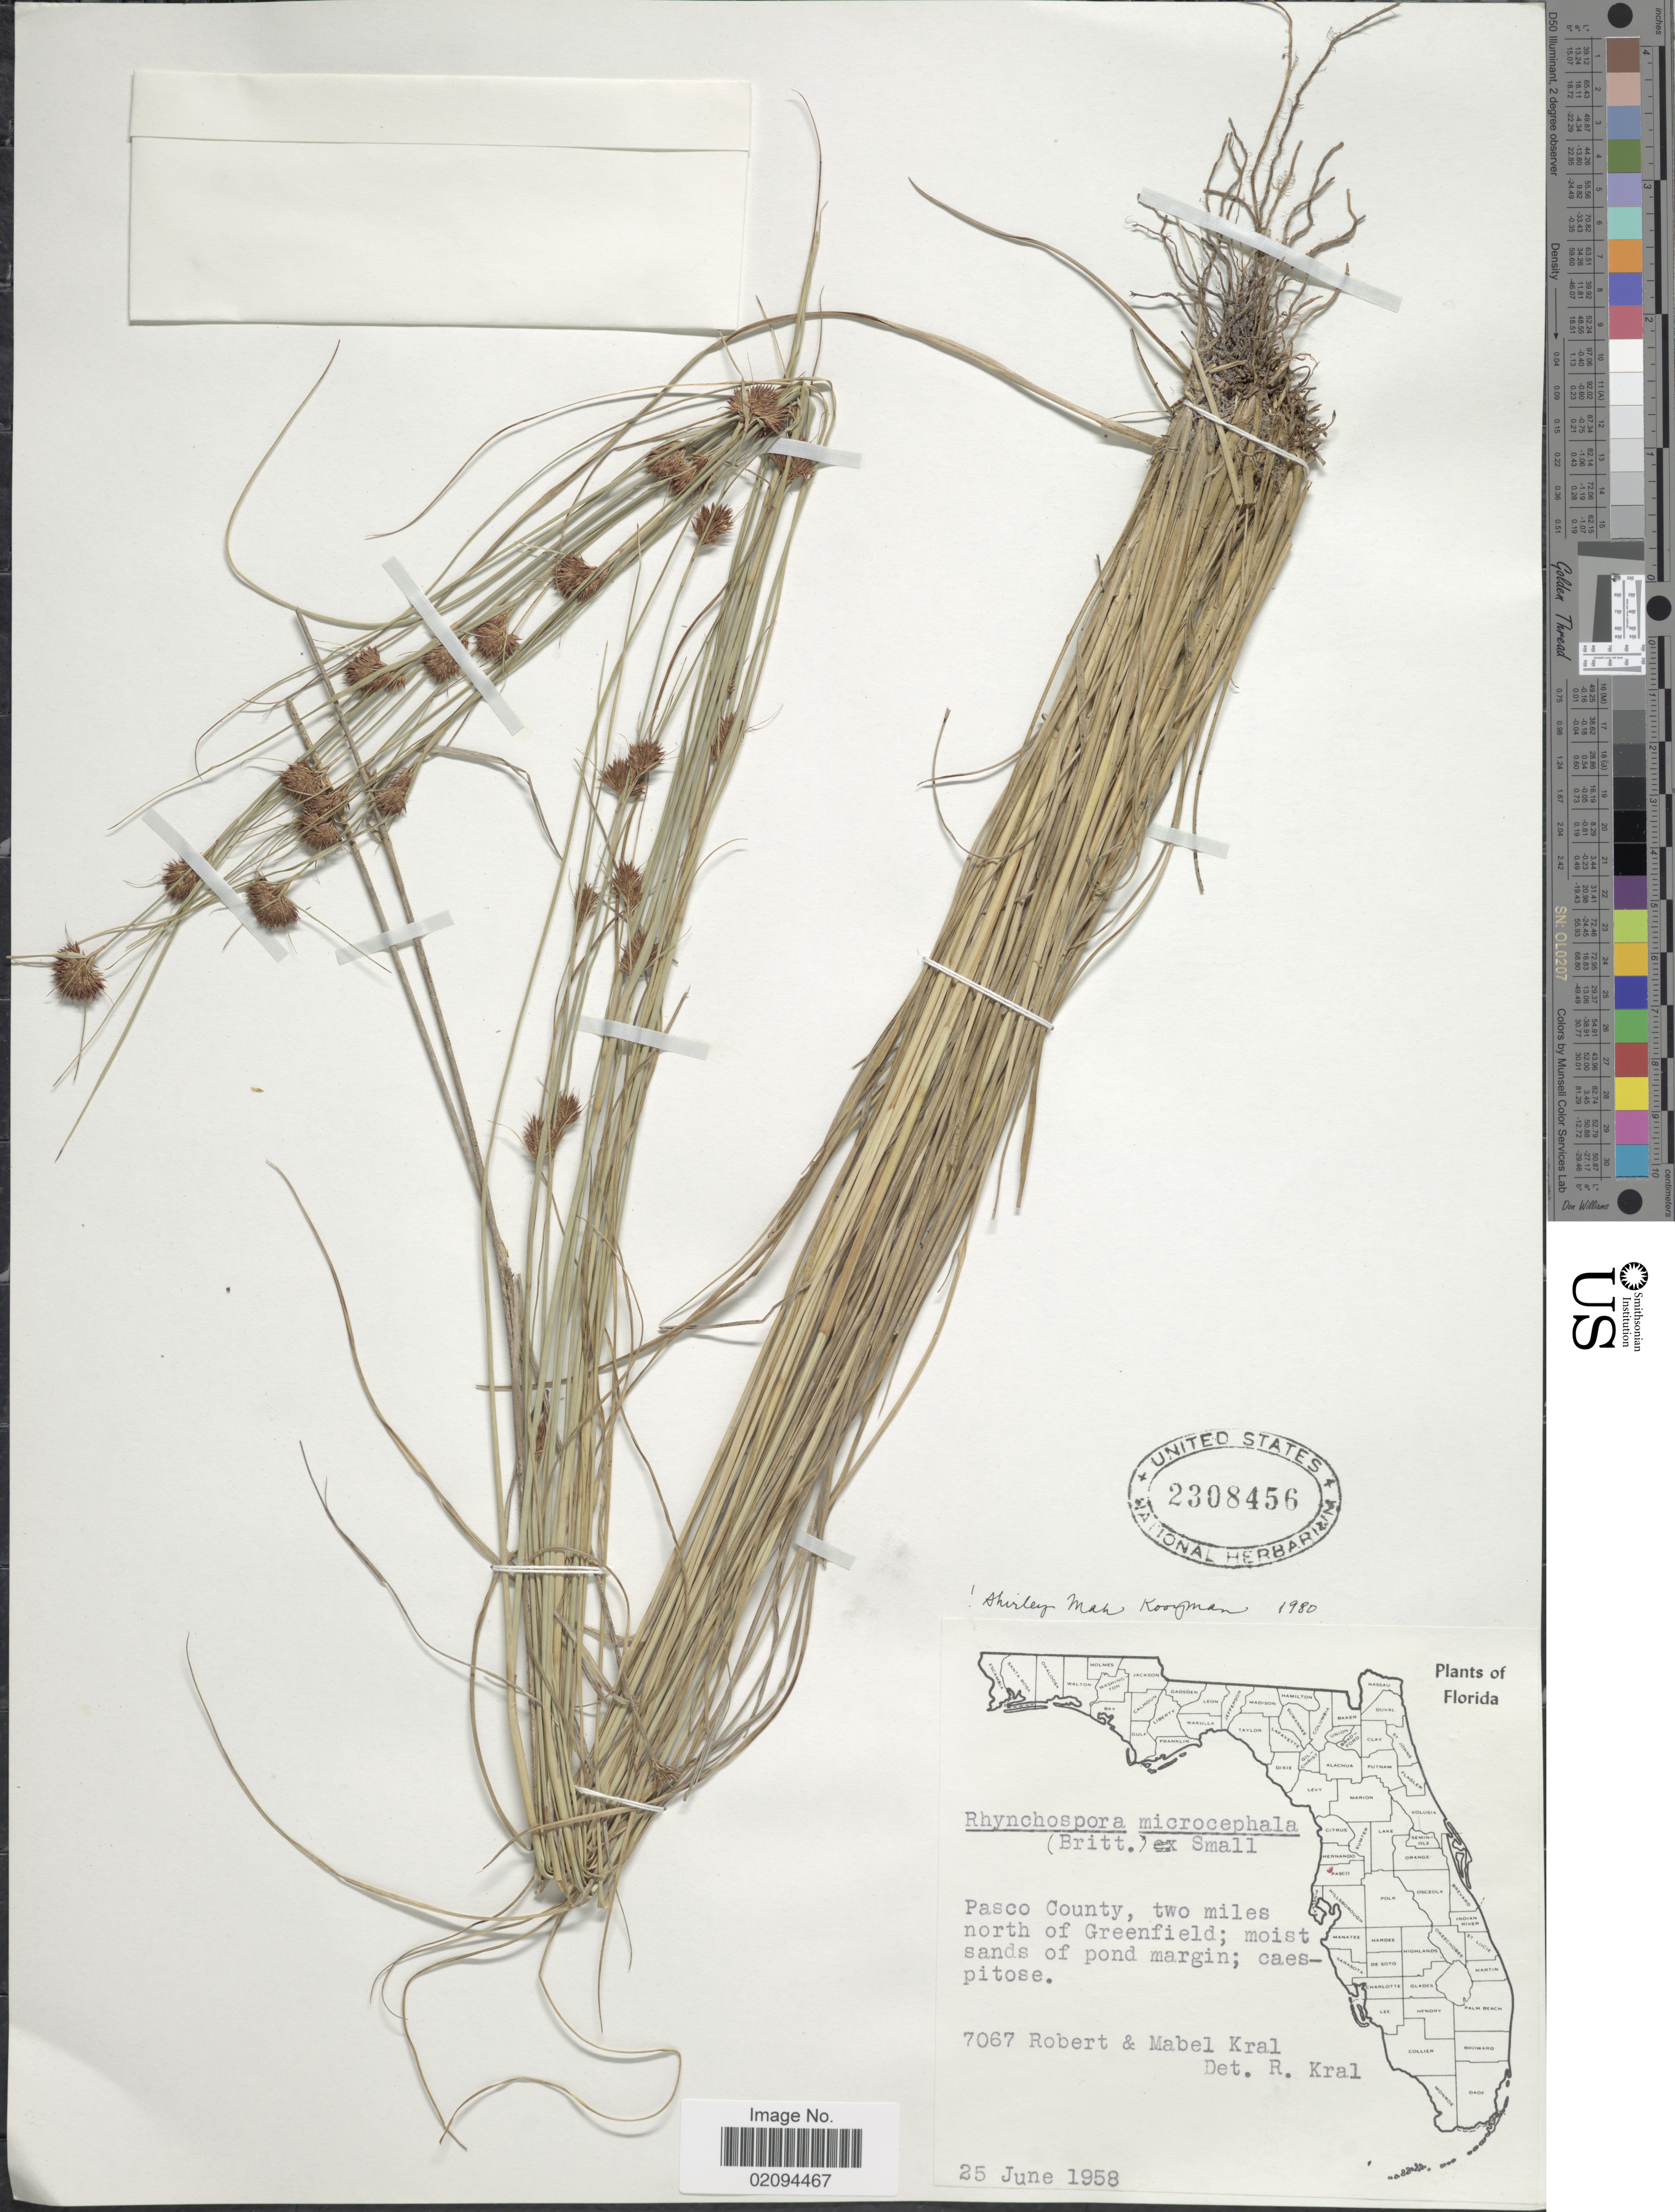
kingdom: Plantae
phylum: Tracheophyta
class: Liliopsida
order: Poales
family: Cyperaceae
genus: Rhynchospora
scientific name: Rhynchospora microcephala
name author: (Britton) Britton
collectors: R. Kral & M. Kral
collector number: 7067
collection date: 1958-06-25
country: United States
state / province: Florida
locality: Pasco County, two miles north of Greenfield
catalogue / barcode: US 2308456